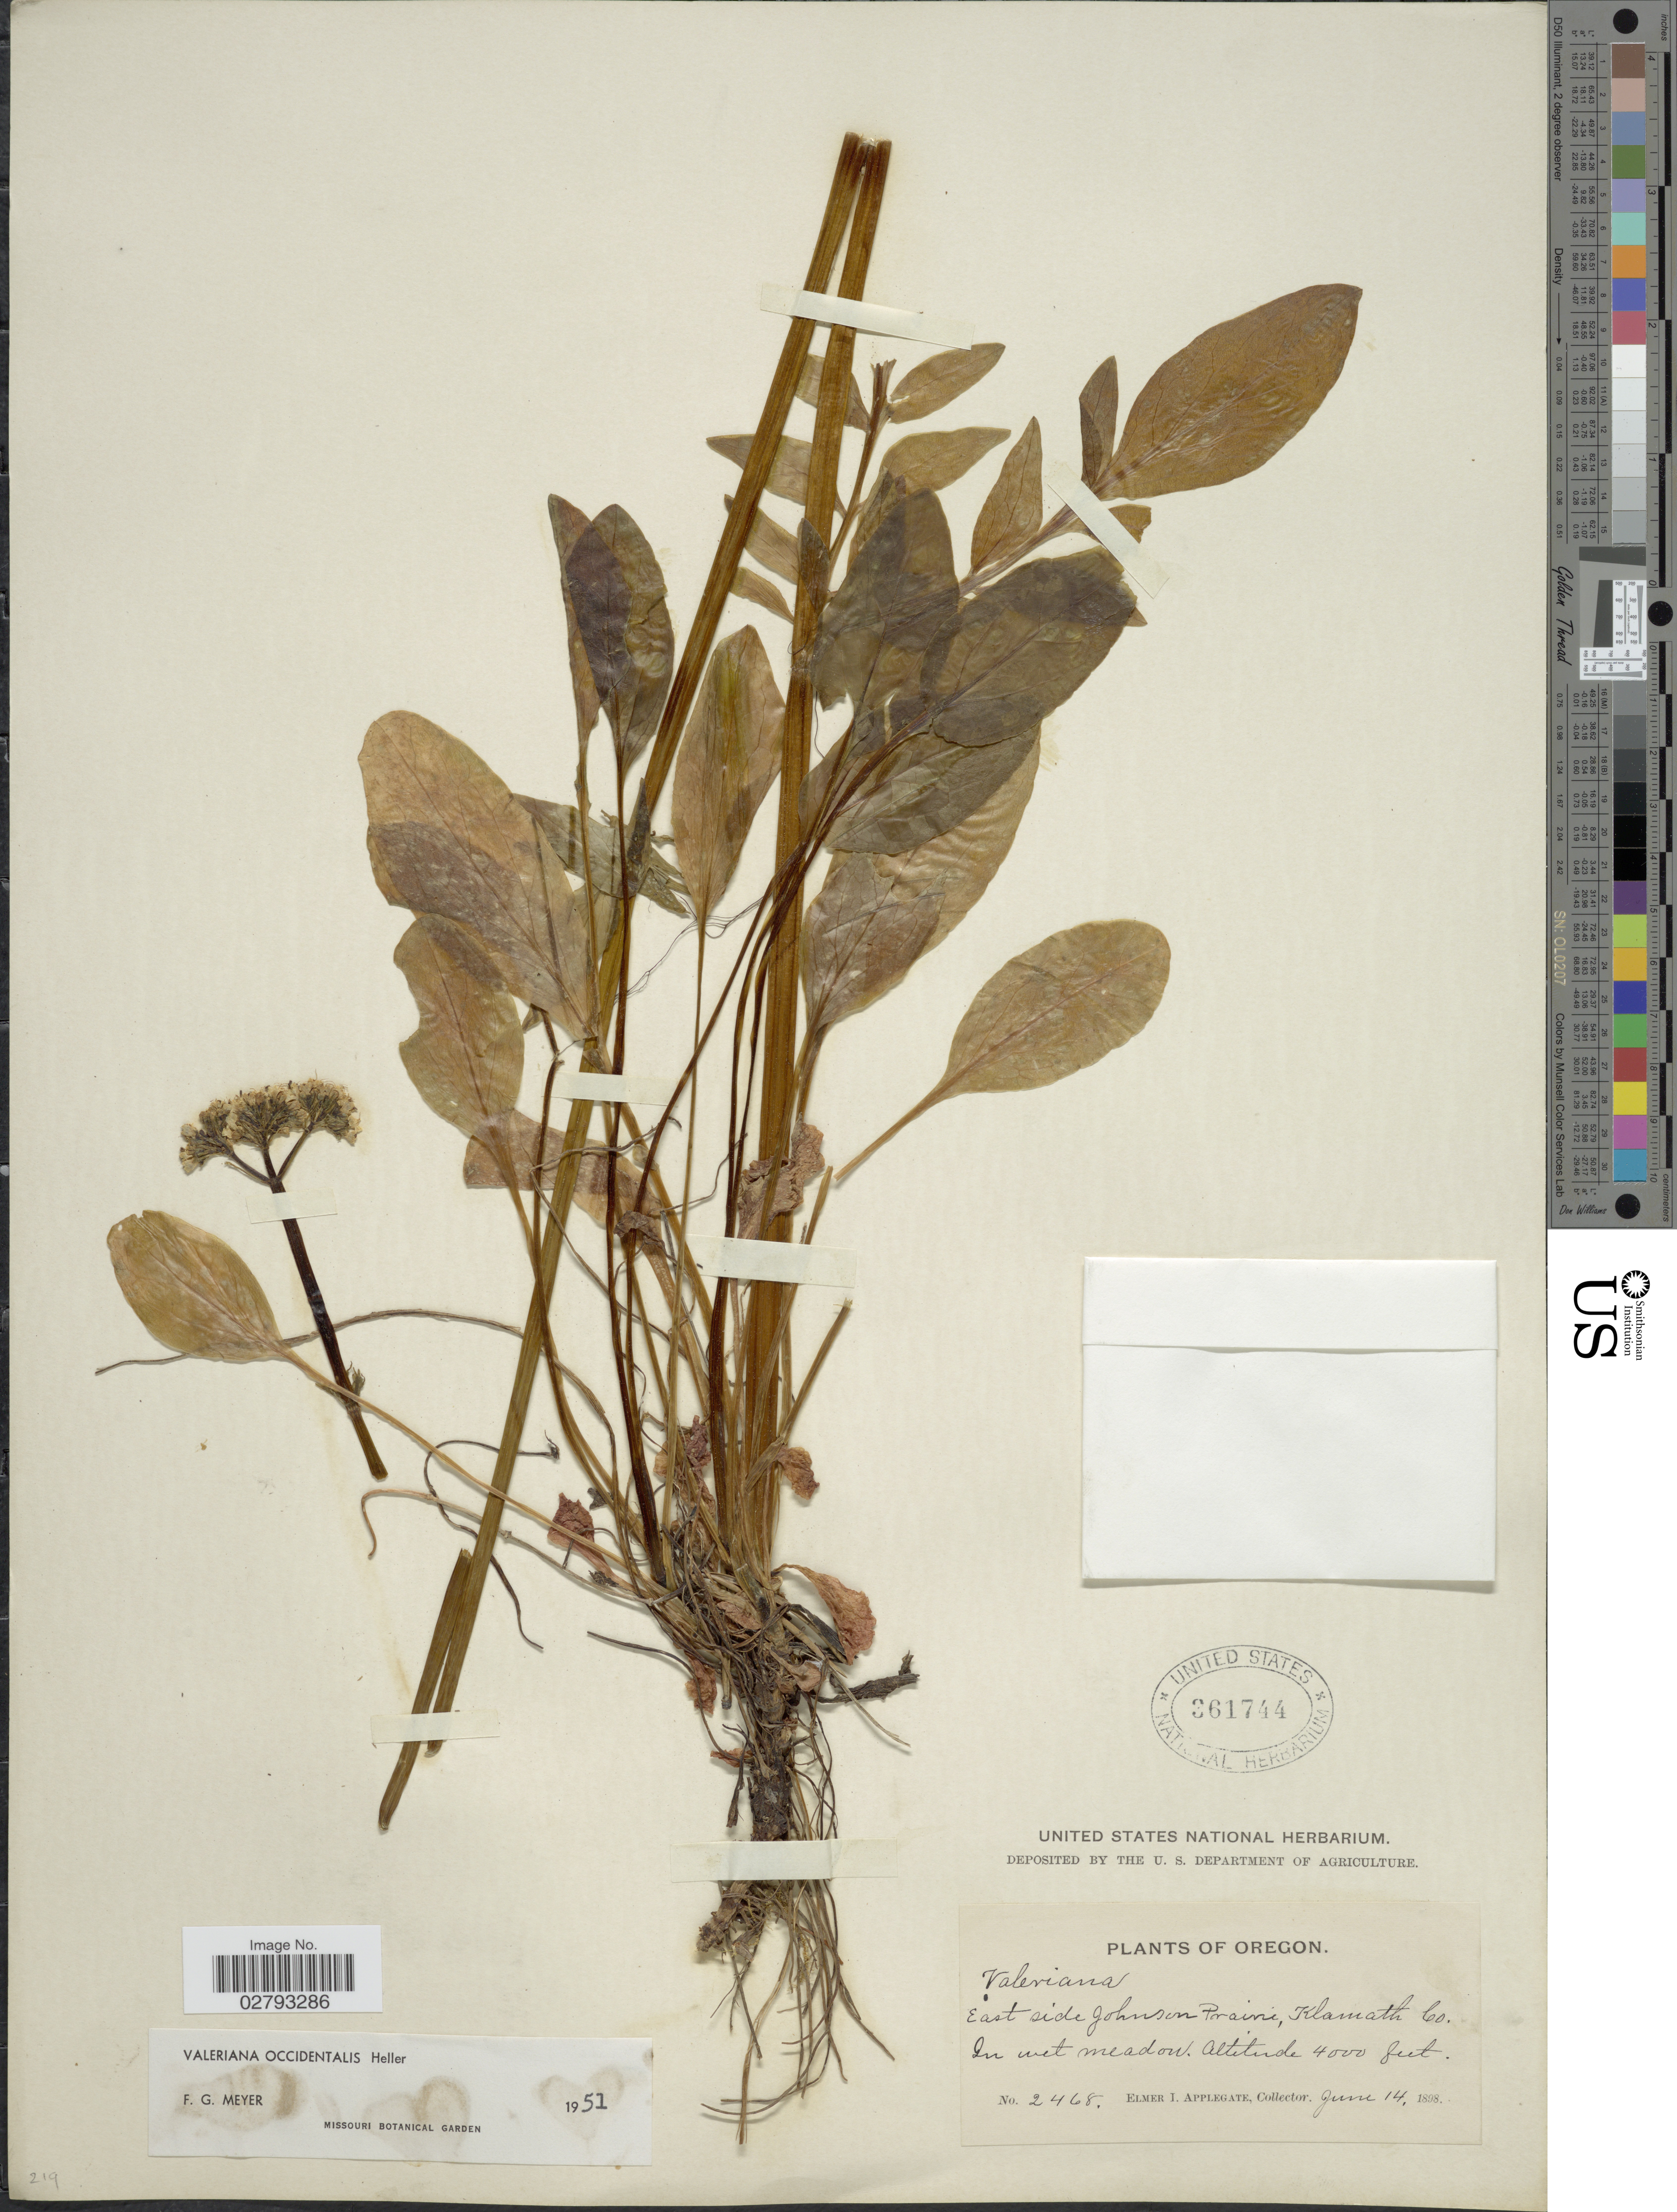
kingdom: Plantae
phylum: Tracheophyta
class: Magnoliopsida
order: Dipsacales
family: Caprifoliaceae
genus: Valeriana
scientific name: Valeriana occidentalis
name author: A. Heller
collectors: E. I. Applegate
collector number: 2468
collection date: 1898-06-14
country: United States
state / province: Oregon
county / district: Klamath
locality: East side Johnson Prairie, Klamath Co.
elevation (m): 1219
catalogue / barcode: US 361744